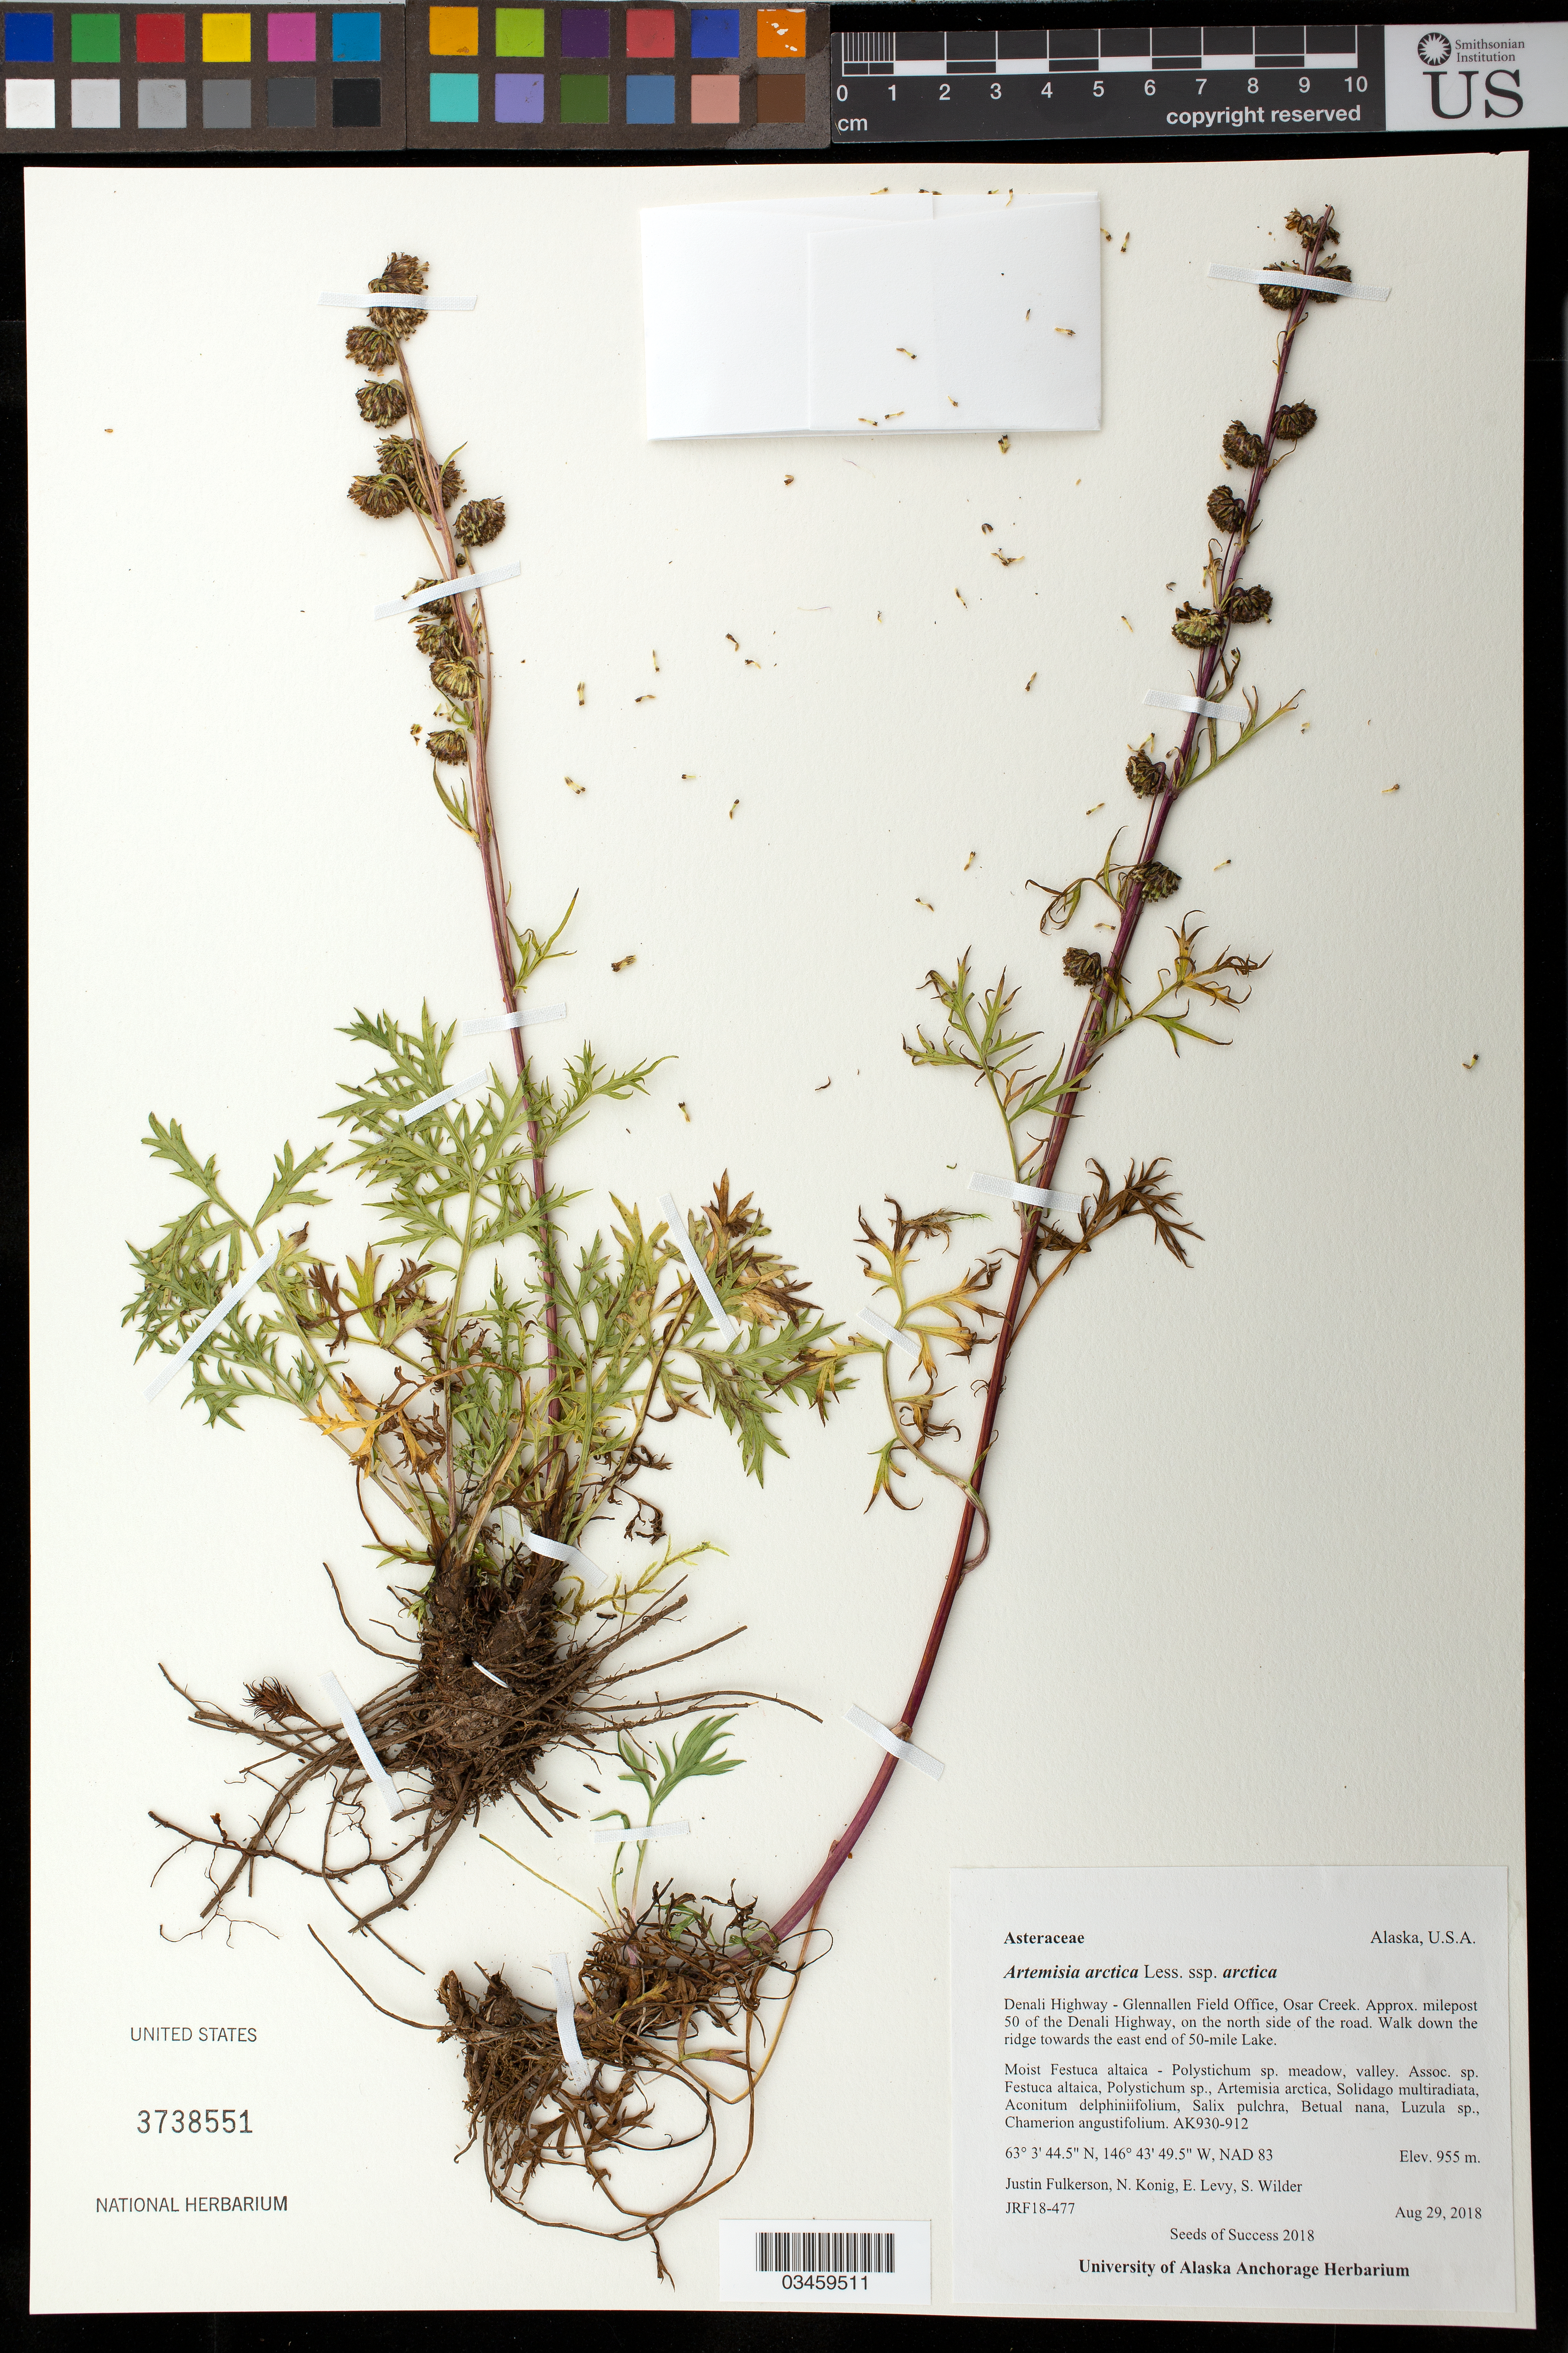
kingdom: Plantae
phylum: Tracheophyta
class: Magnoliopsida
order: Asterales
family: Asteraceae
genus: Artemisia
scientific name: Artemisia arctica subsp. arctica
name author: Less.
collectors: J. Fulkerson, N. Konig, E. Levy & S. Wilder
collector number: JRF18-477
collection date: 2018-08-29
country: United States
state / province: Alaska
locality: Denali Hwy- Glennallen Field Office, Osar Creek, milepost 50 of the Dinali Hwy, on N side of the road, E end of 50-mile Lake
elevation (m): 955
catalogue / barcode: US 3738551